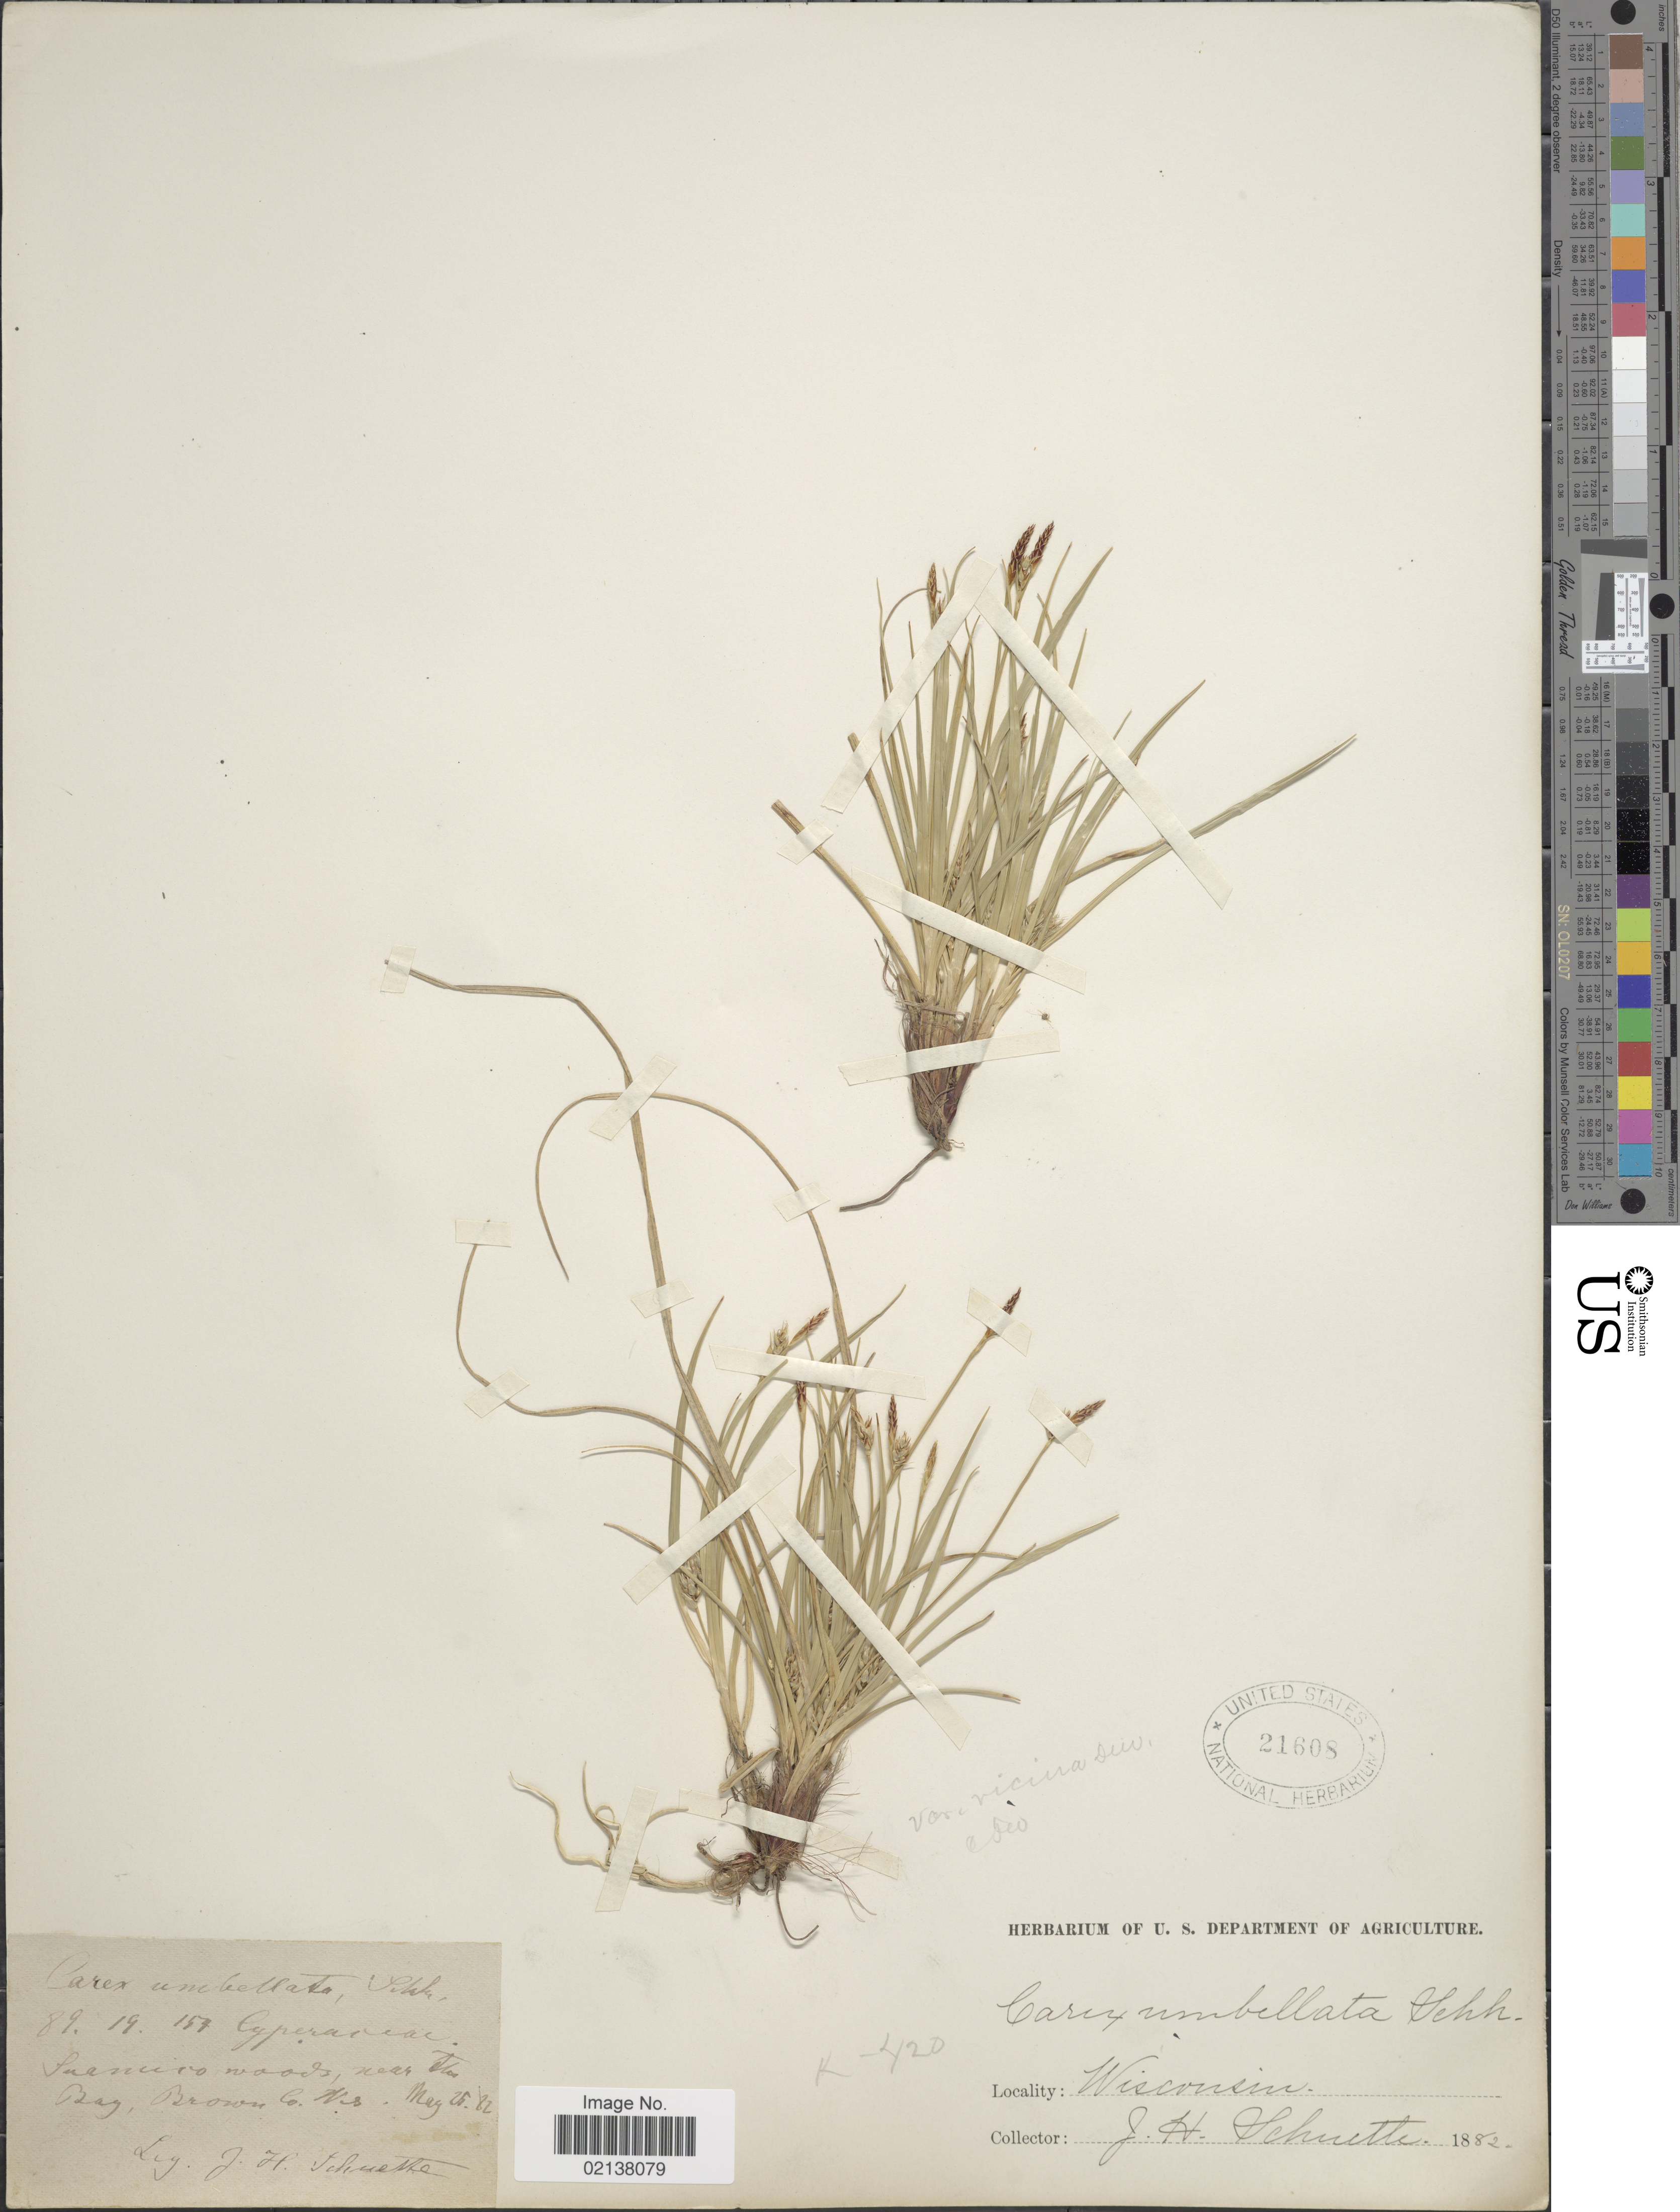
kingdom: Plantae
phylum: Tracheophyta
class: Liliopsida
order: Poales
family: Cyperaceae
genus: Carex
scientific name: Carex umbellata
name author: Schkuhr ex Willd.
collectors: J. H. Schuette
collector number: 89.19.153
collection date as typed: Transcribed d/m/y: 25/5/82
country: United States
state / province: Wisconsin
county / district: Brown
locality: Suamico woods, near the Bay, Brown Co., Wis.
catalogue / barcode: US 21608